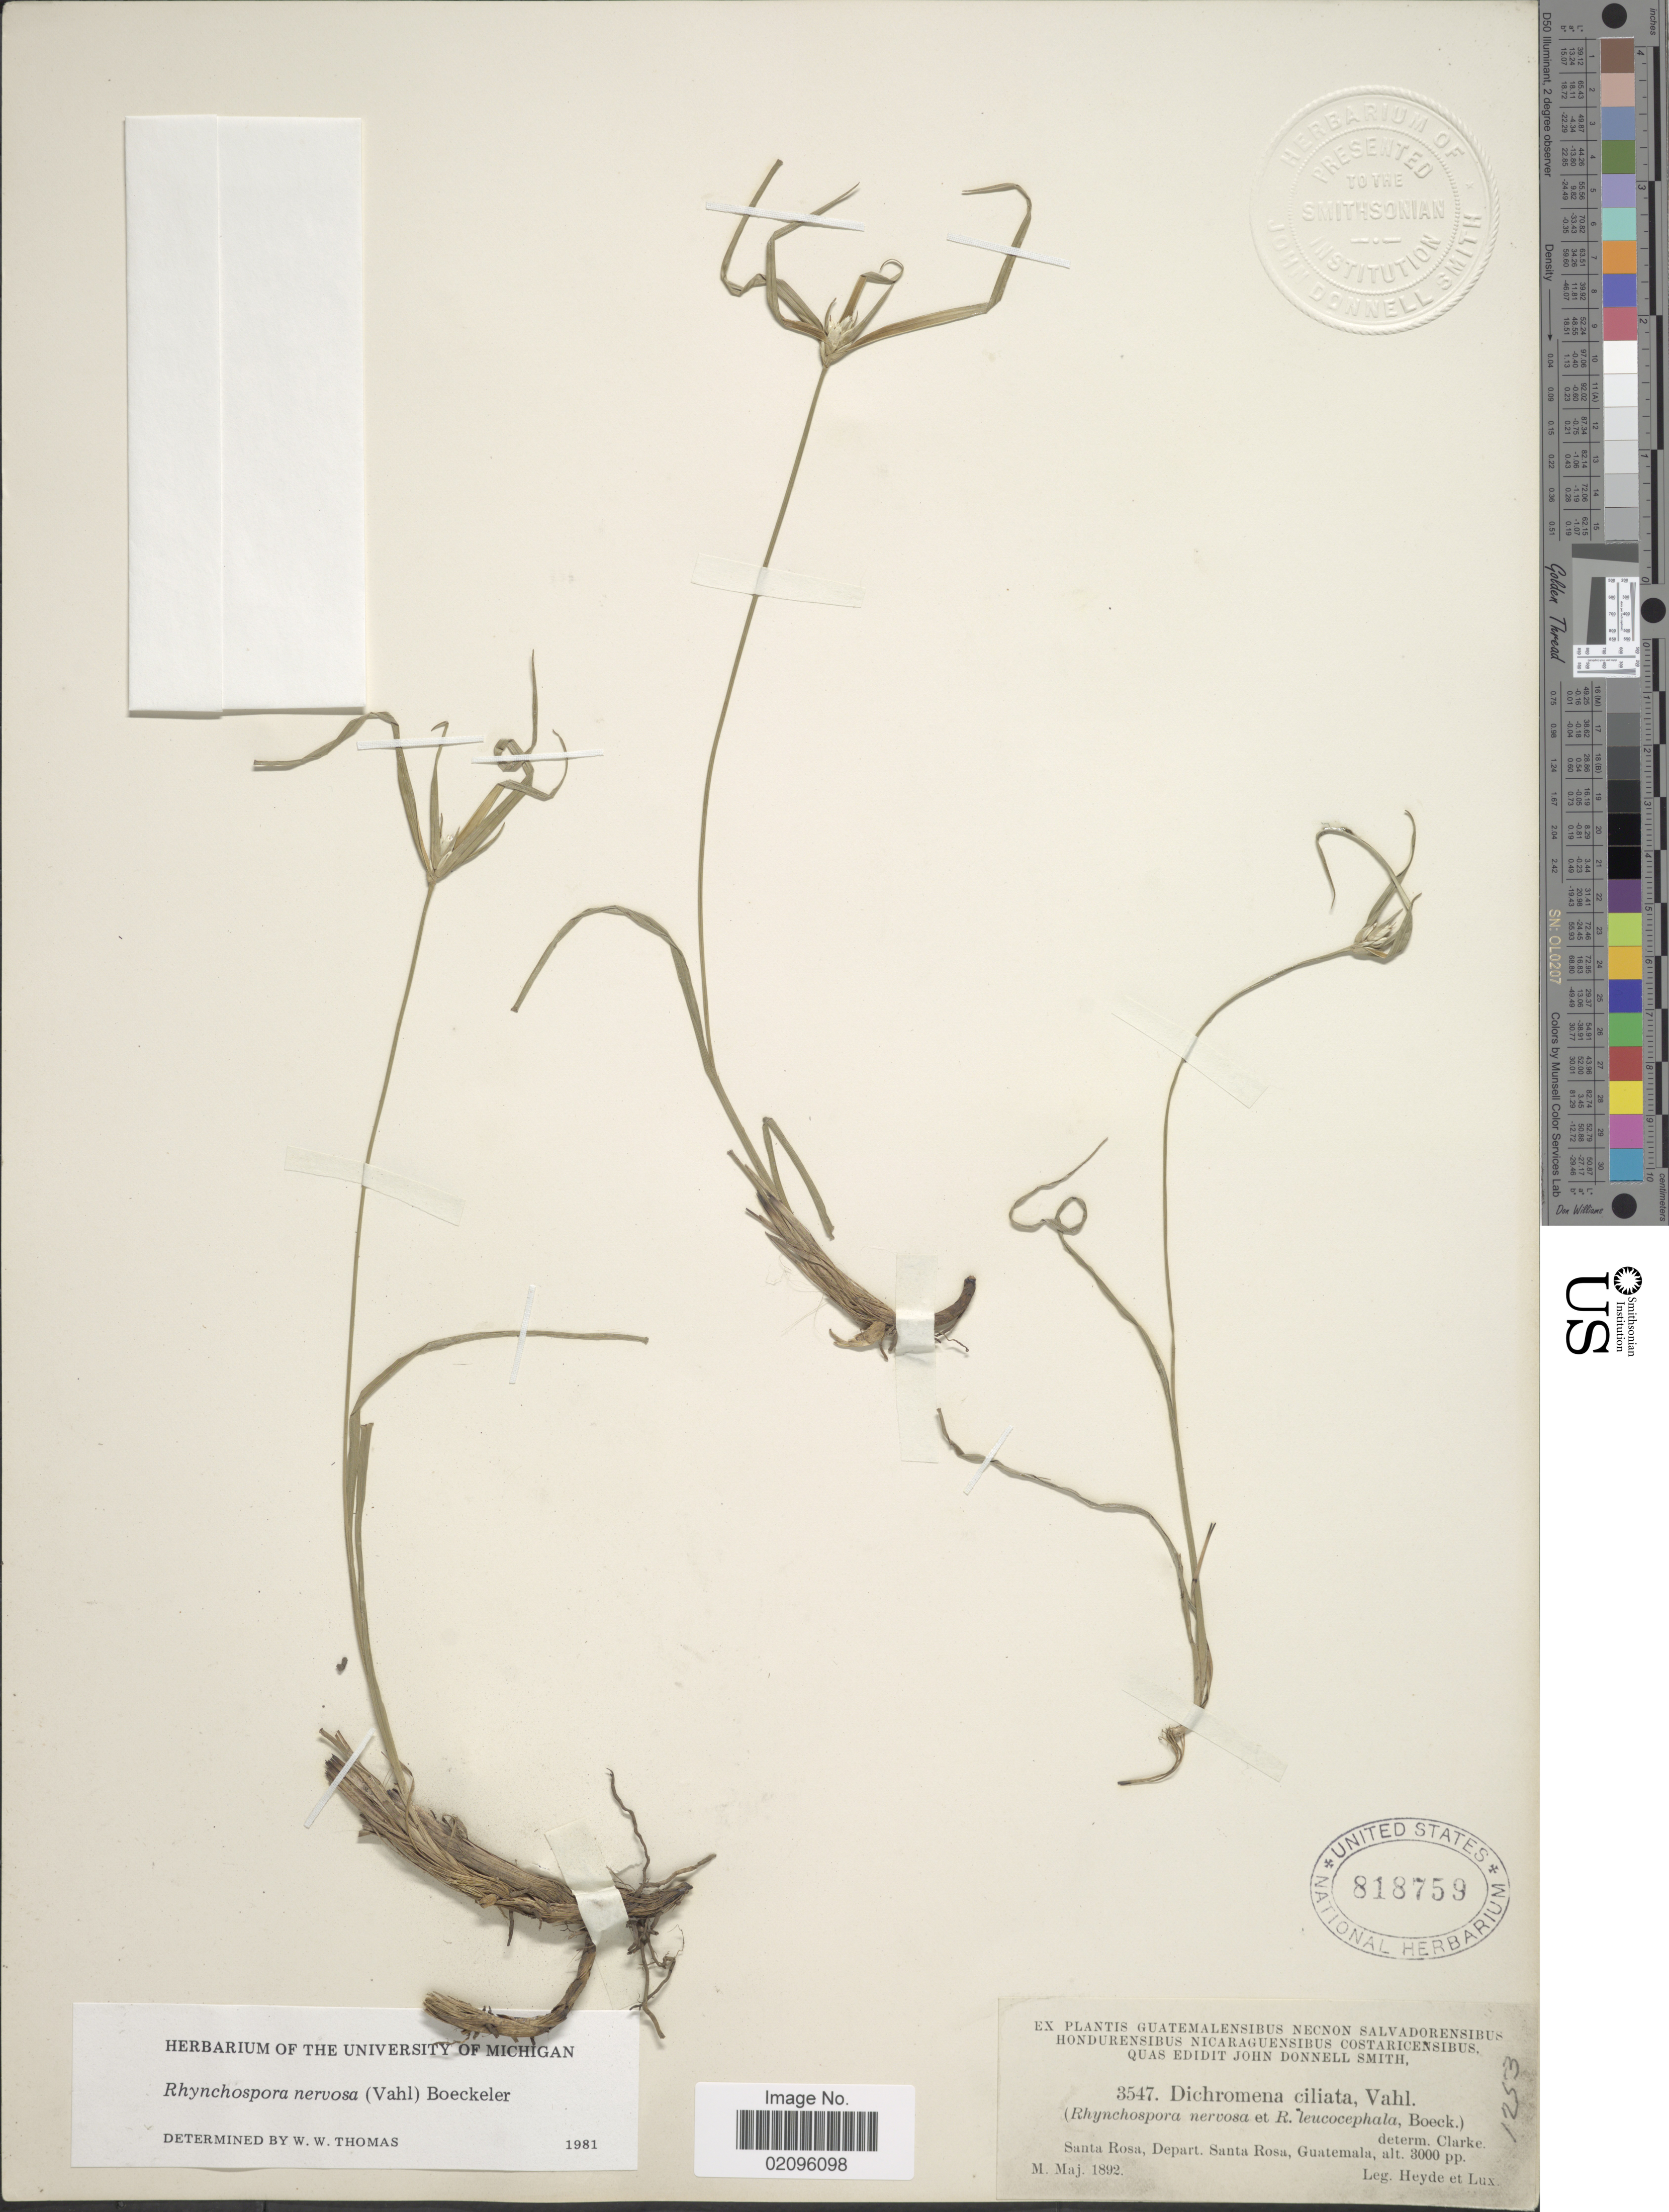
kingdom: Plantae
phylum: Tracheophyta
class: Liliopsida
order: Poales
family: Cyperaceae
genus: Rhynchospora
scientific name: Rhynchospora nervosa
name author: (Vahl) Boeckeler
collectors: Heyde & Lux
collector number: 3547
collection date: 1892-05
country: Guatemala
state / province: Santa Rosa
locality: Santa Rosa.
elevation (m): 914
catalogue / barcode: US 818759